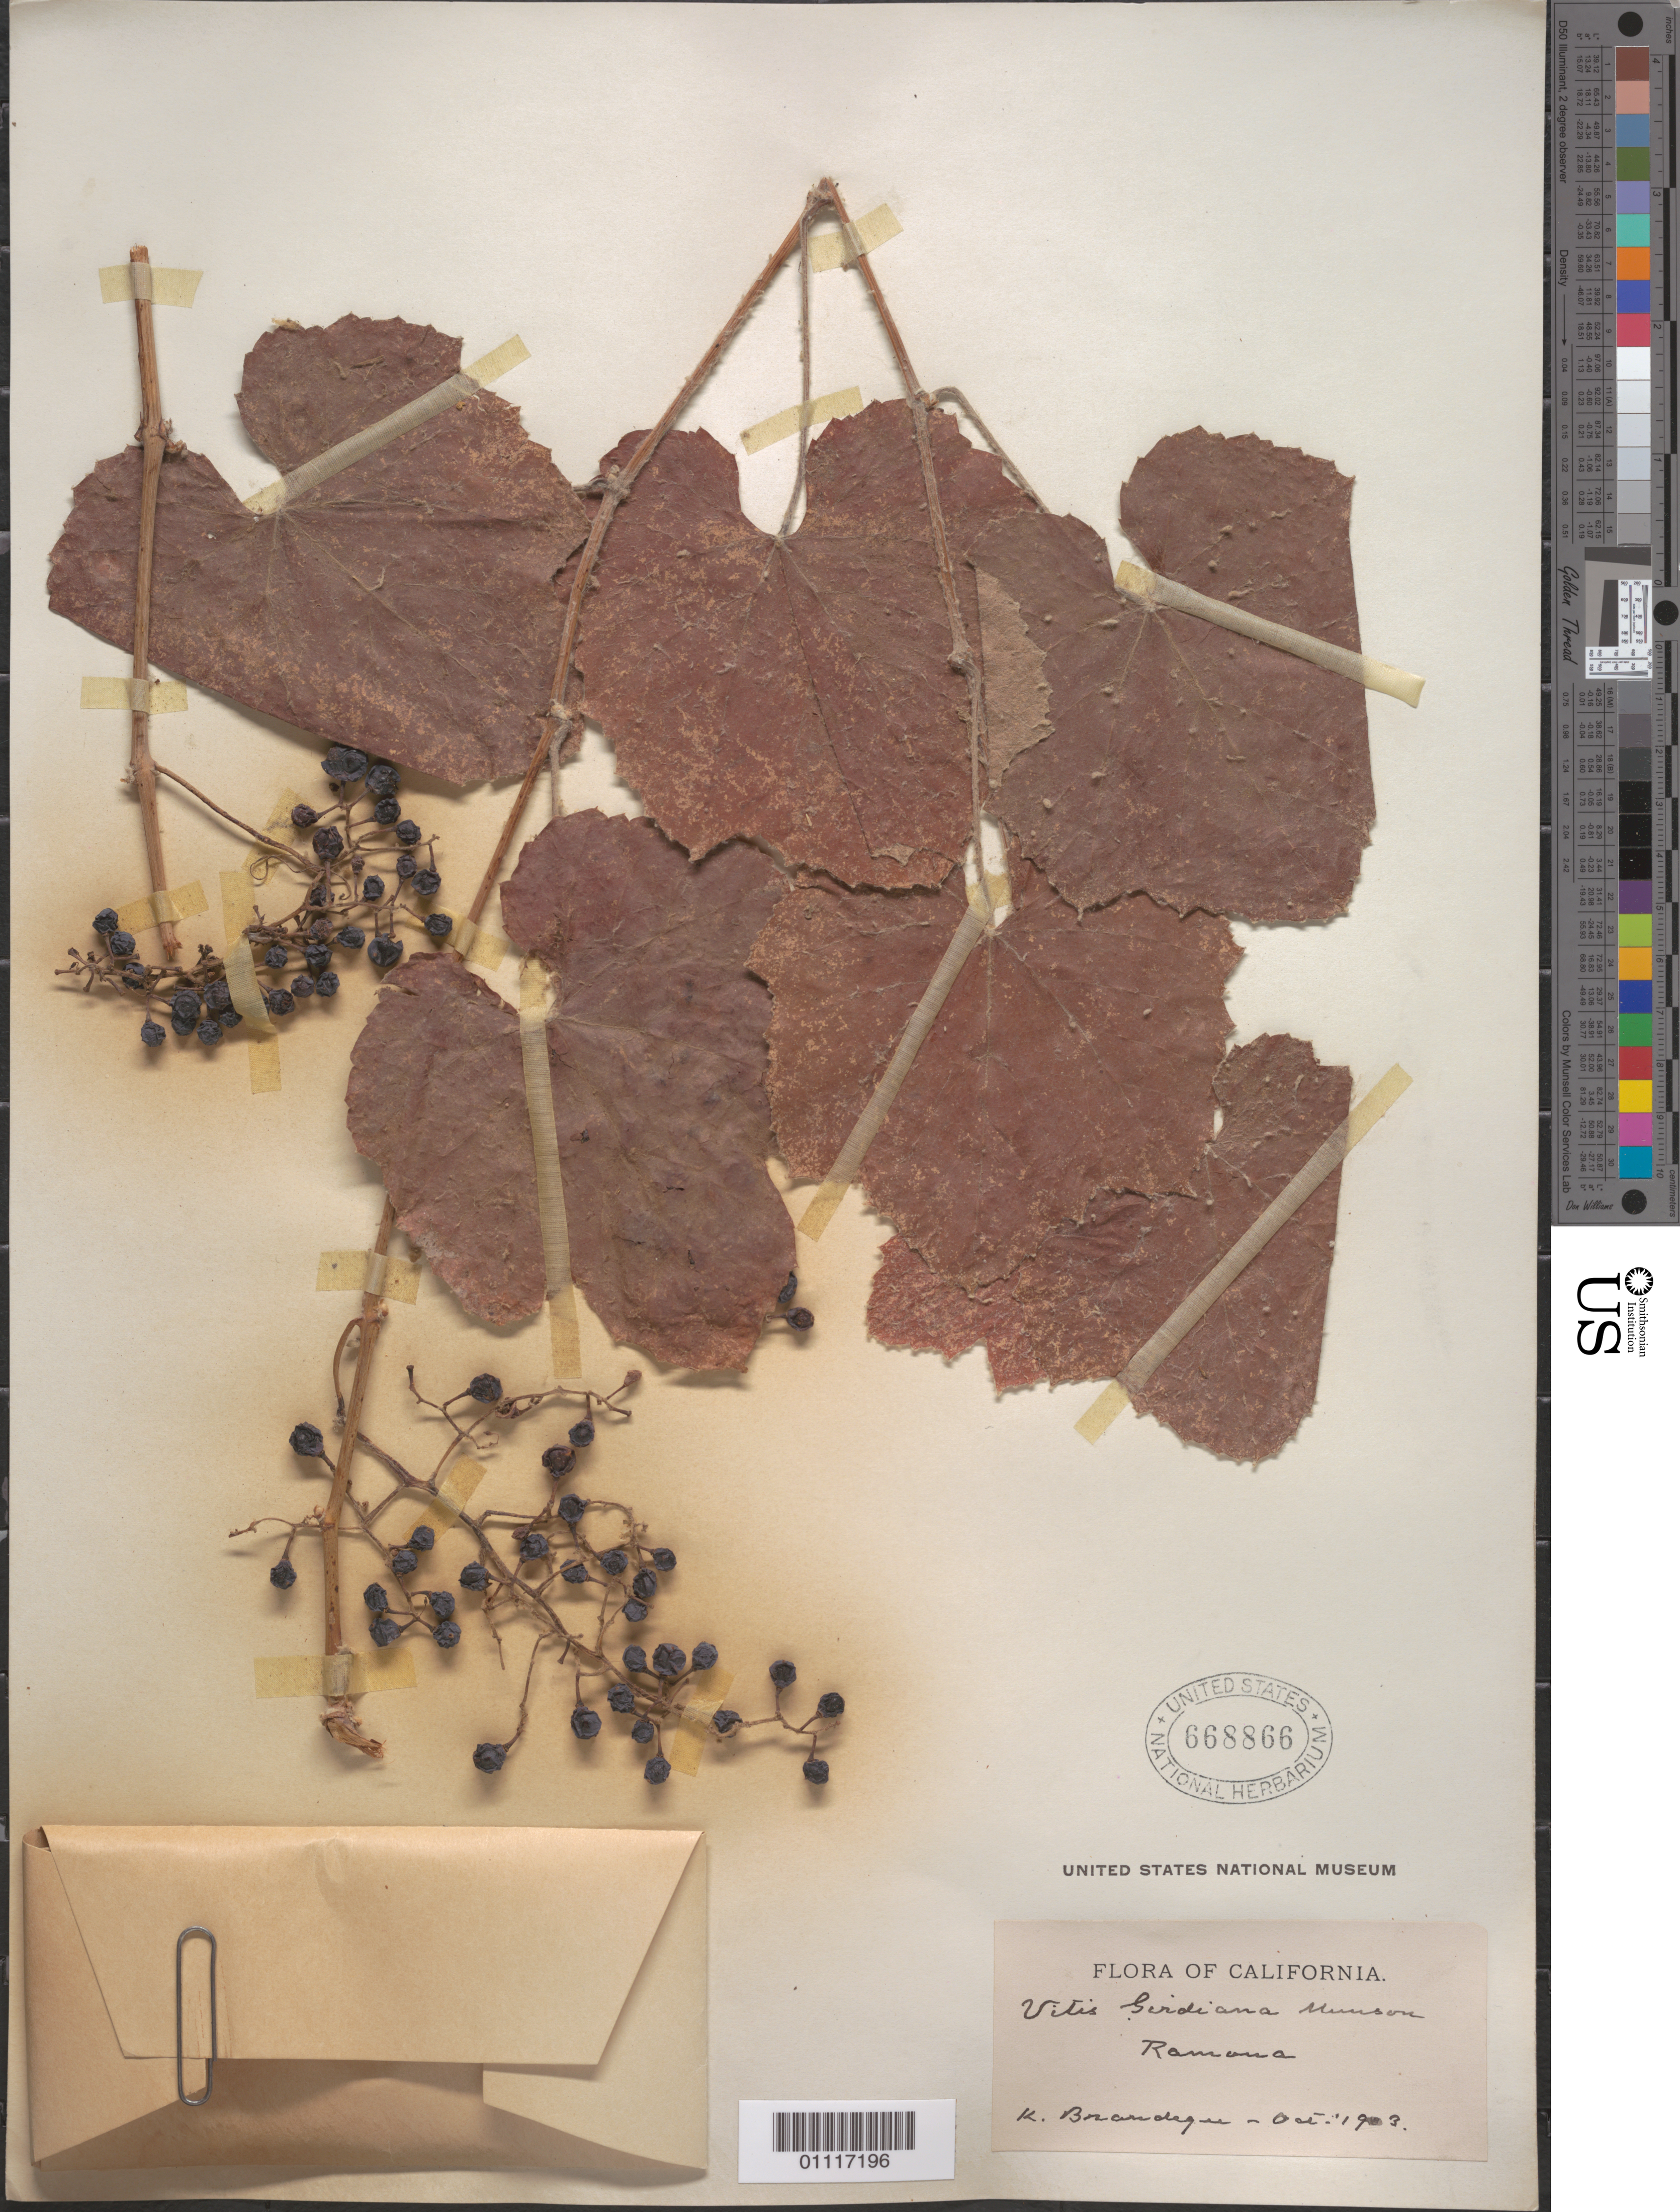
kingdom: Plantae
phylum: Tracheophyta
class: Magnoliopsida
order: Vitales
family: Vitaceae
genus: Vitis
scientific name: Vitis girdiana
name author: Munson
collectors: M. K. Brandegee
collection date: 1903-10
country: United States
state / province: California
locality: Ramona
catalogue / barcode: US 668866